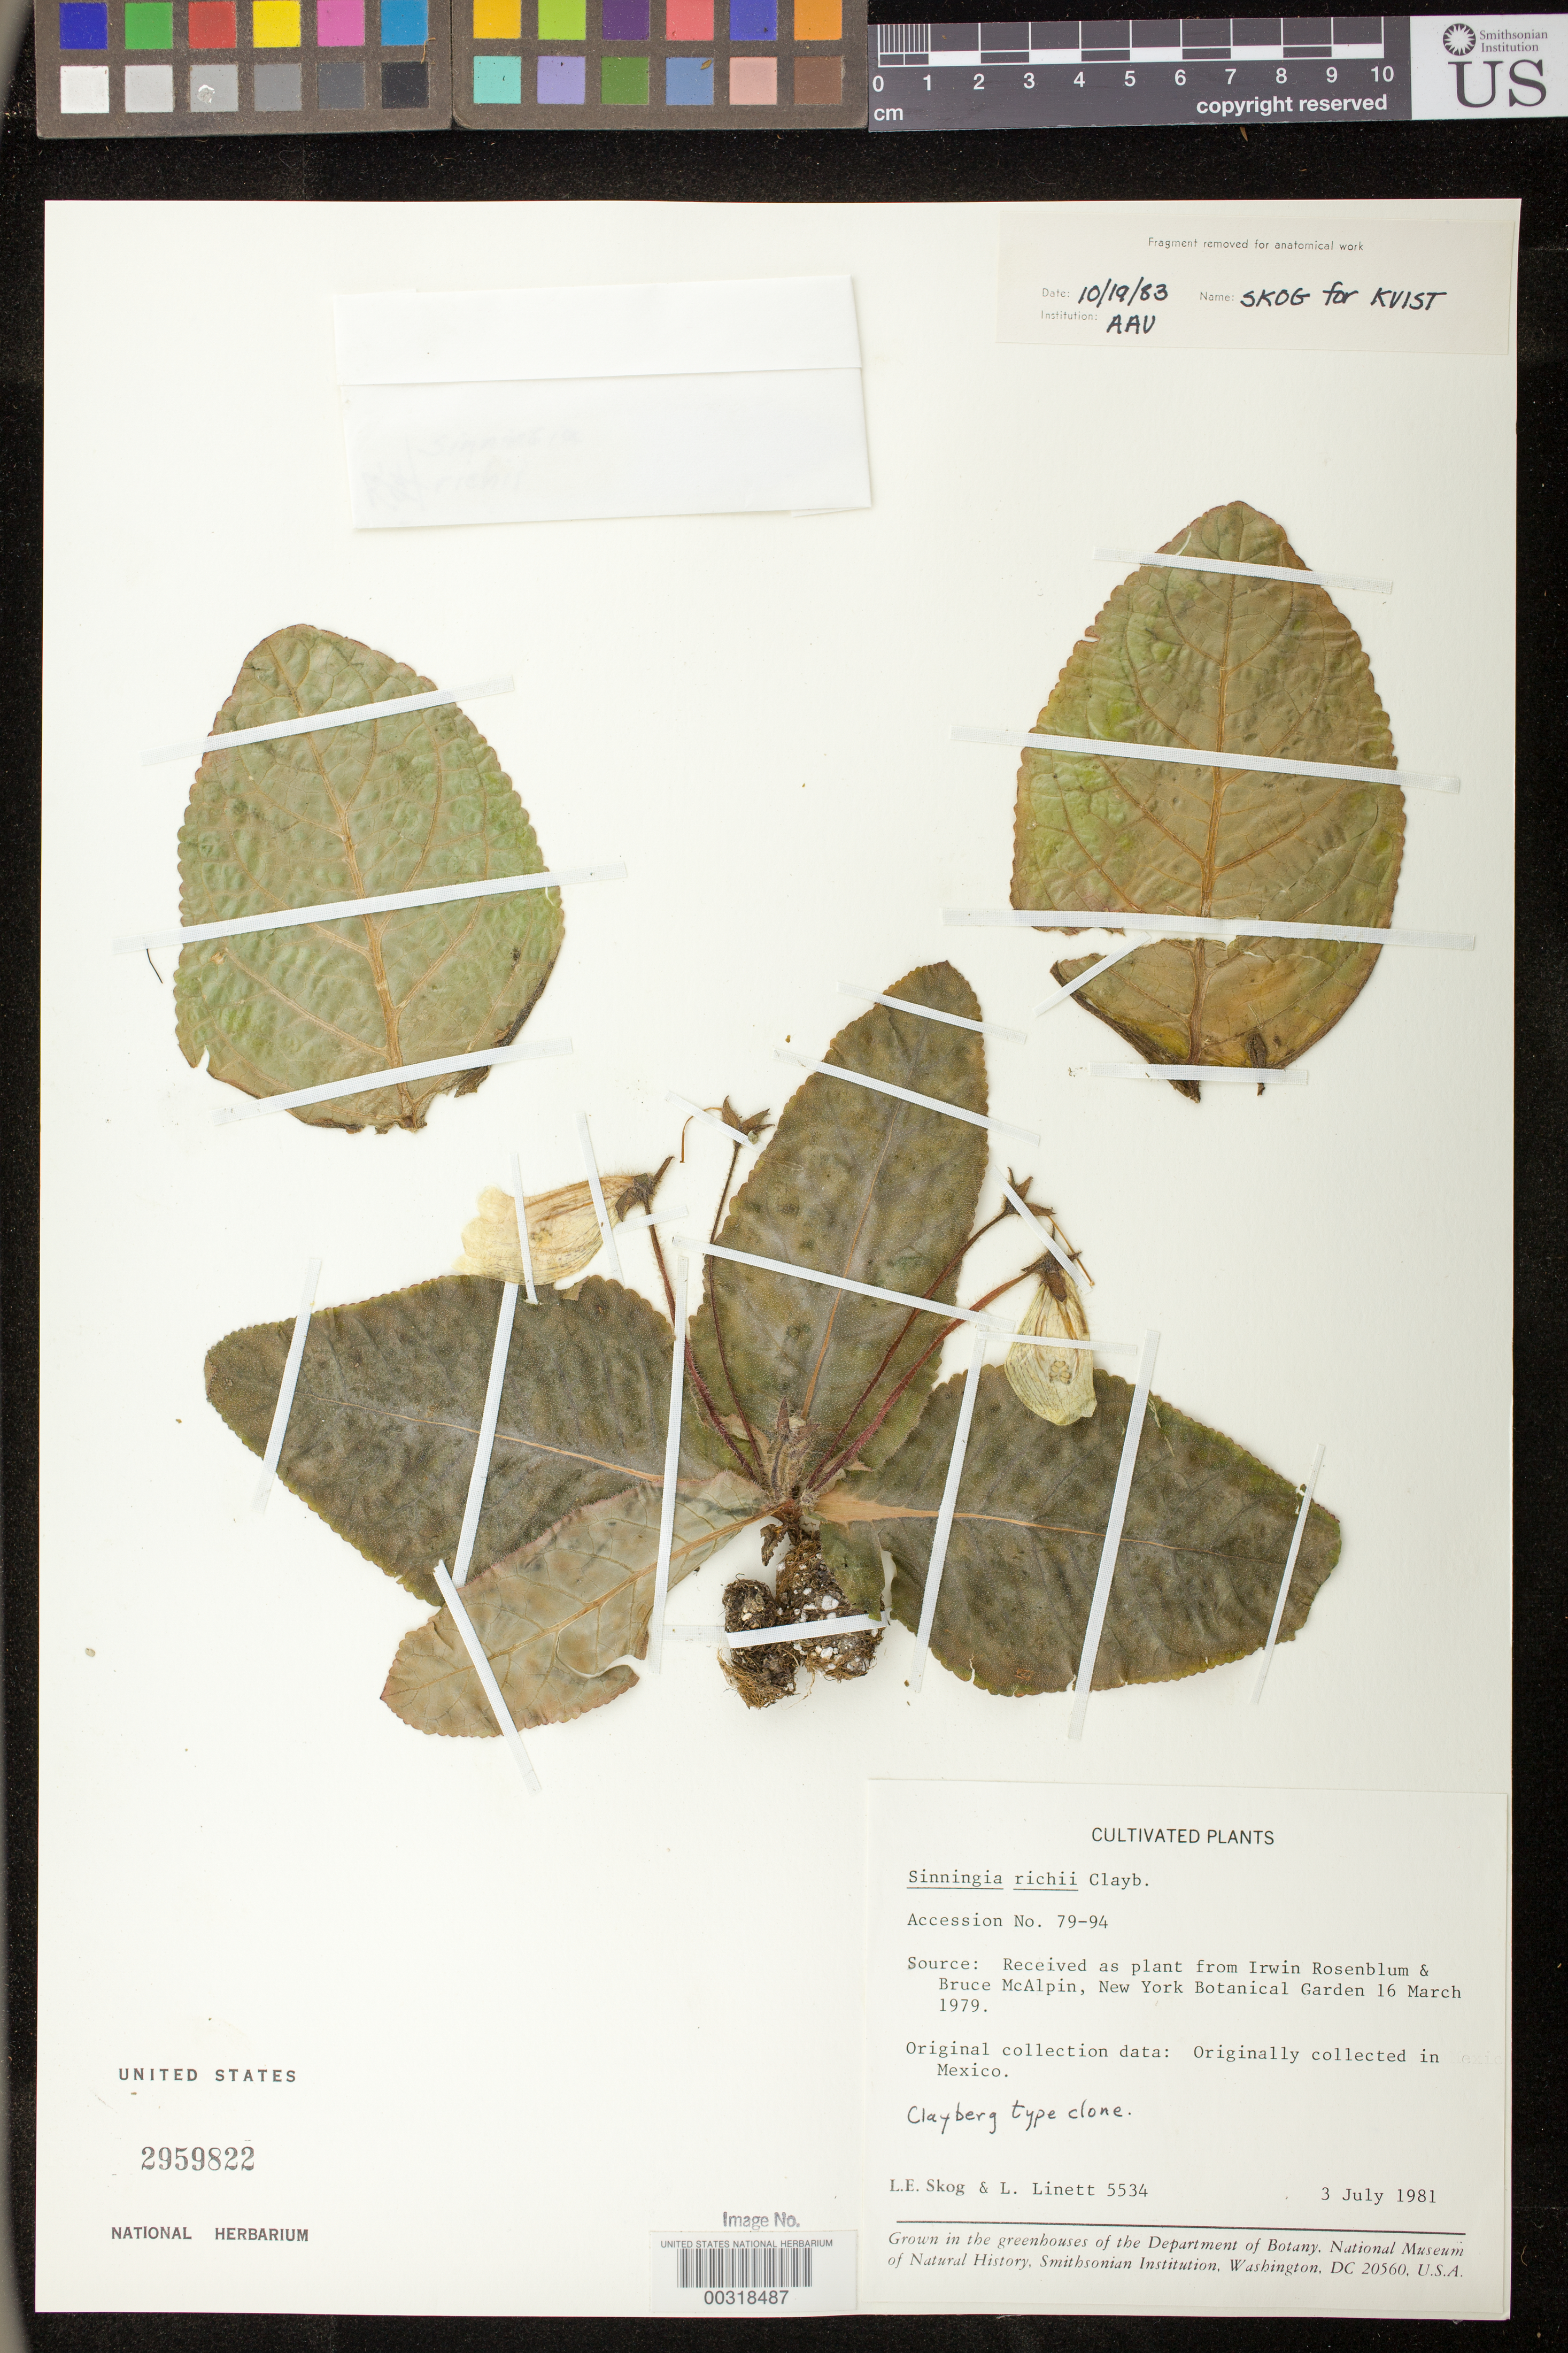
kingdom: Plantae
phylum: Tracheophyta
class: Magnoliopsida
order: Lamiales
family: Gesneriaceae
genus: Sinningia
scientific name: Sinningia richii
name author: Clayberg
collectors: L. E. Skog & L. Linett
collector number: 5534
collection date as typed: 03 Jul 1981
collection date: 1981-07-03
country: Mexico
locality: U.S.A, District of Columbia, greenhouse at US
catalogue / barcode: US 2959822